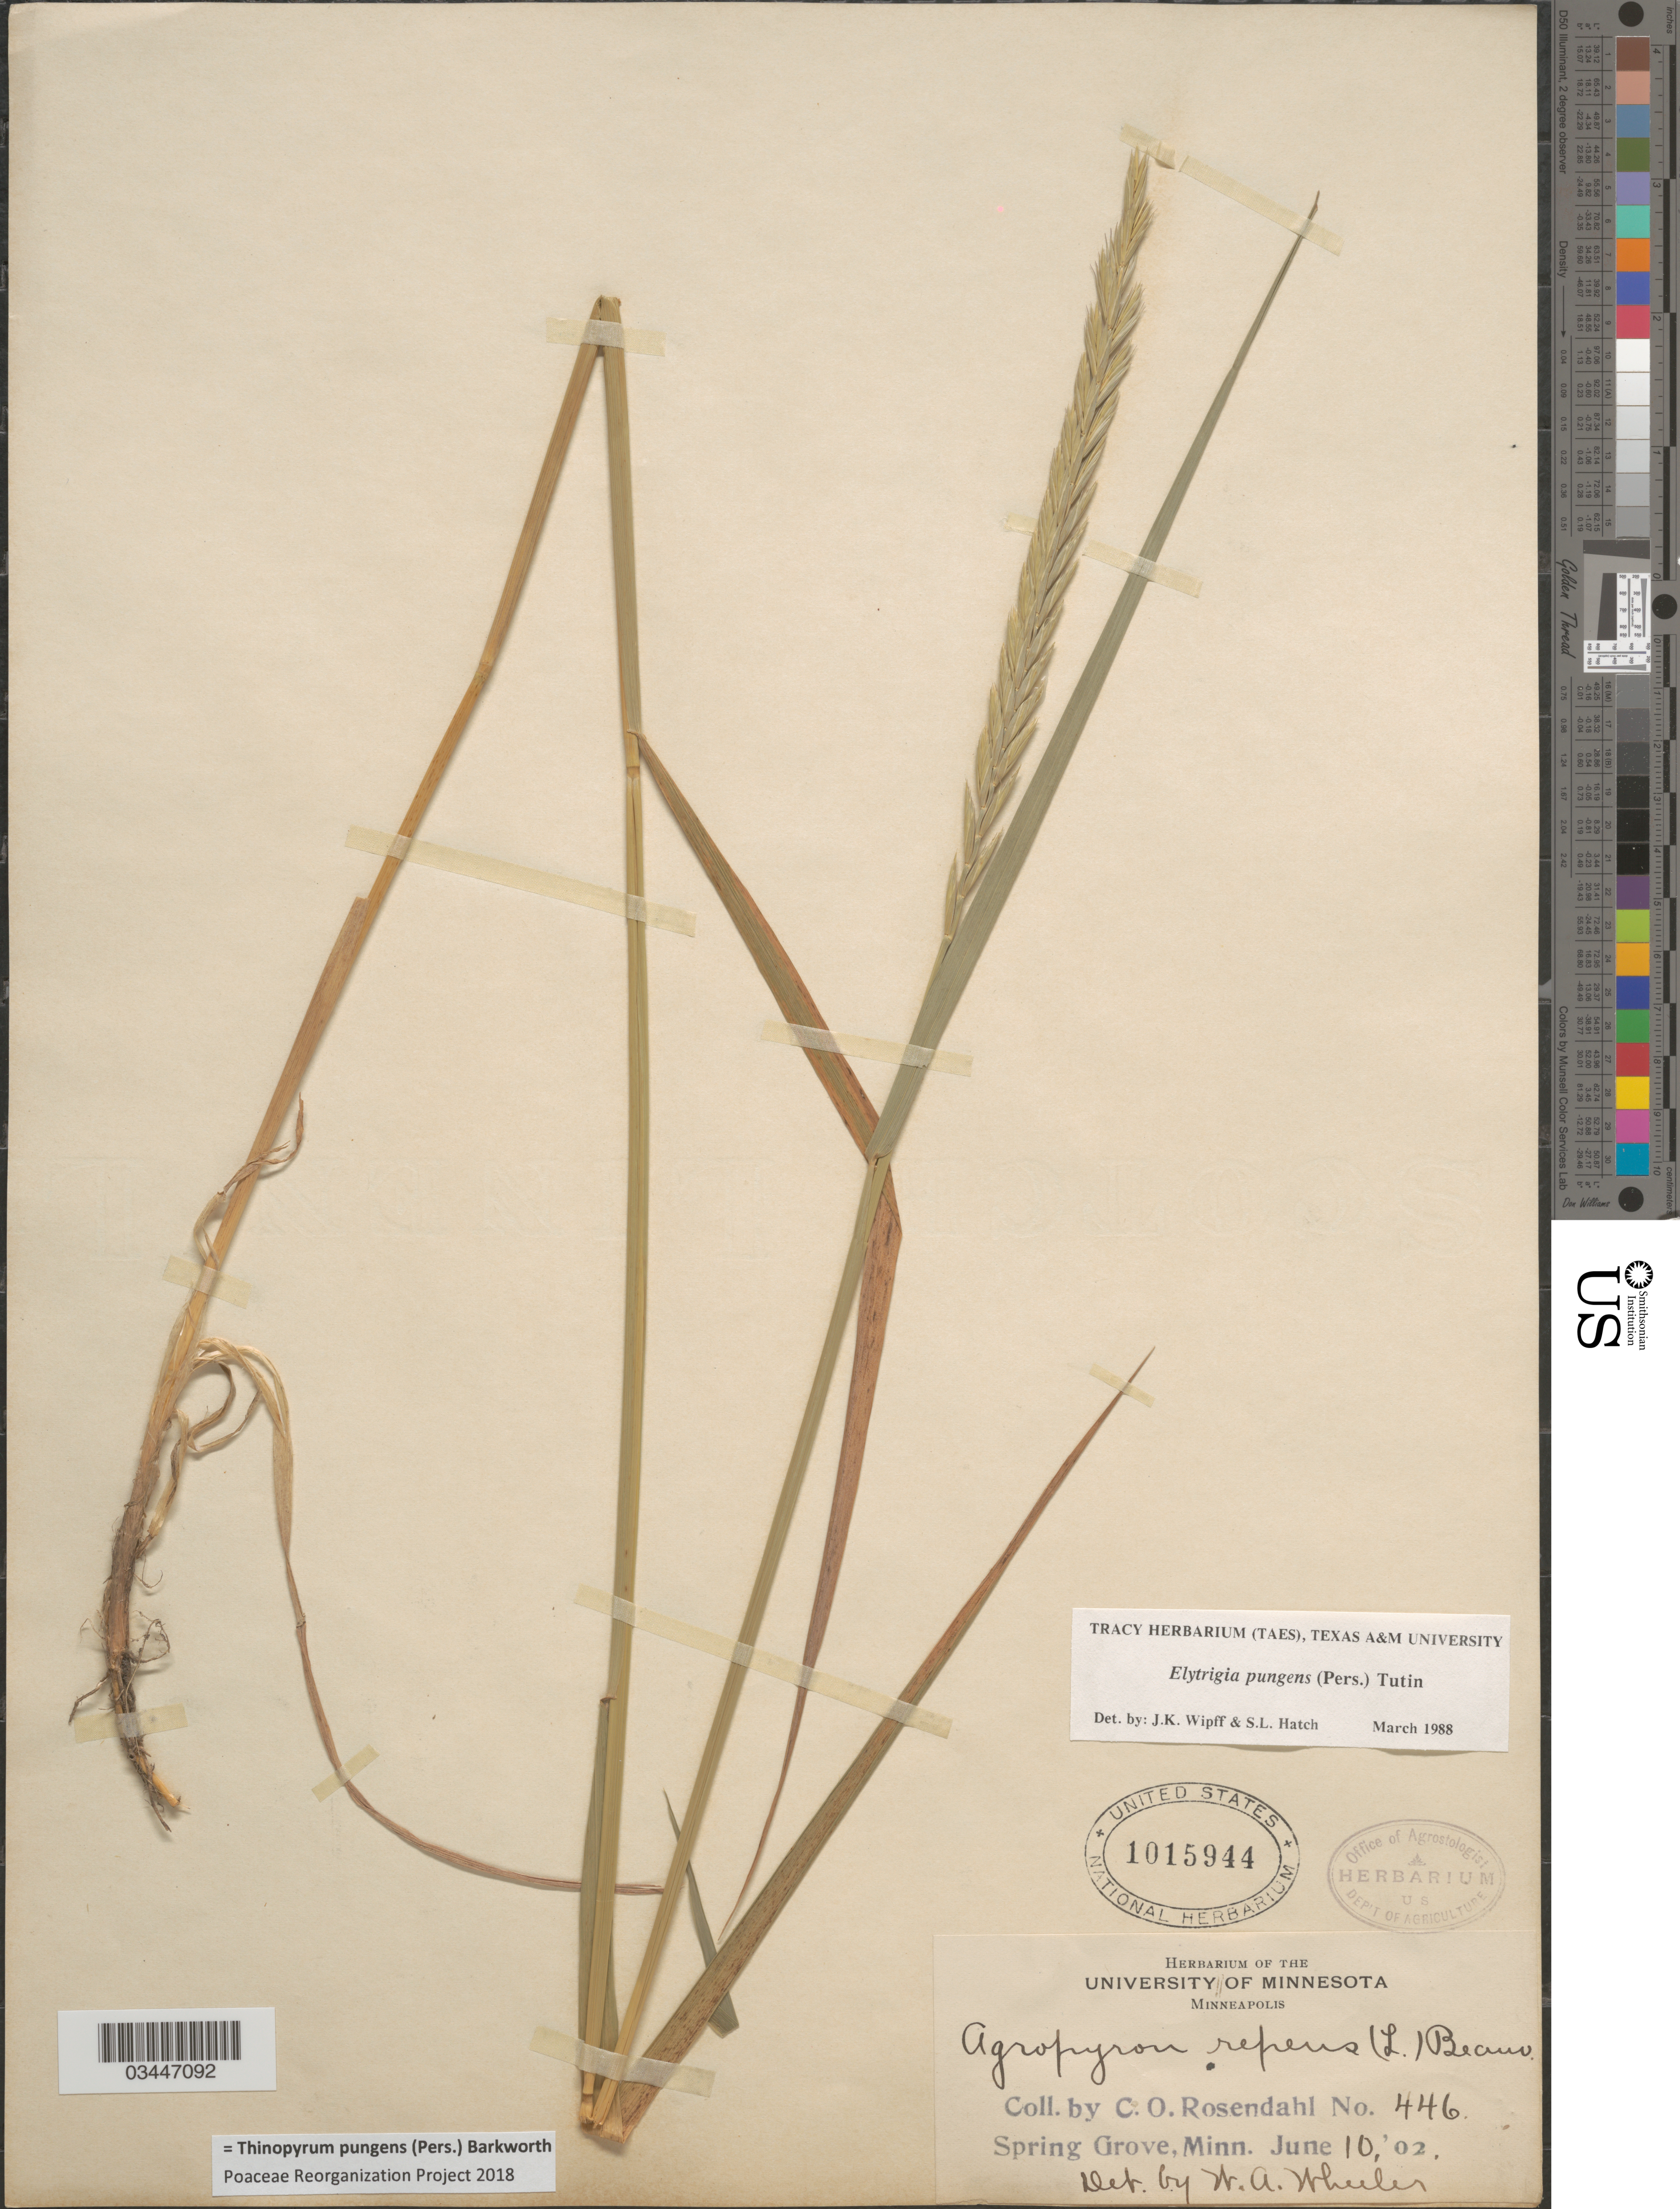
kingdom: Plantae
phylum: Tracheophyta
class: Liliopsida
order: Poales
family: Poaceae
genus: Thinopyrum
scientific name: Thinopyrum pungens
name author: (Pers.) Barkworth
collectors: C. O. Rosendahl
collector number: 446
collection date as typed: Transcribed d/m/y: 10/6/2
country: United States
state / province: Minnesota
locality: Spring Grove.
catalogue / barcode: US 1015944